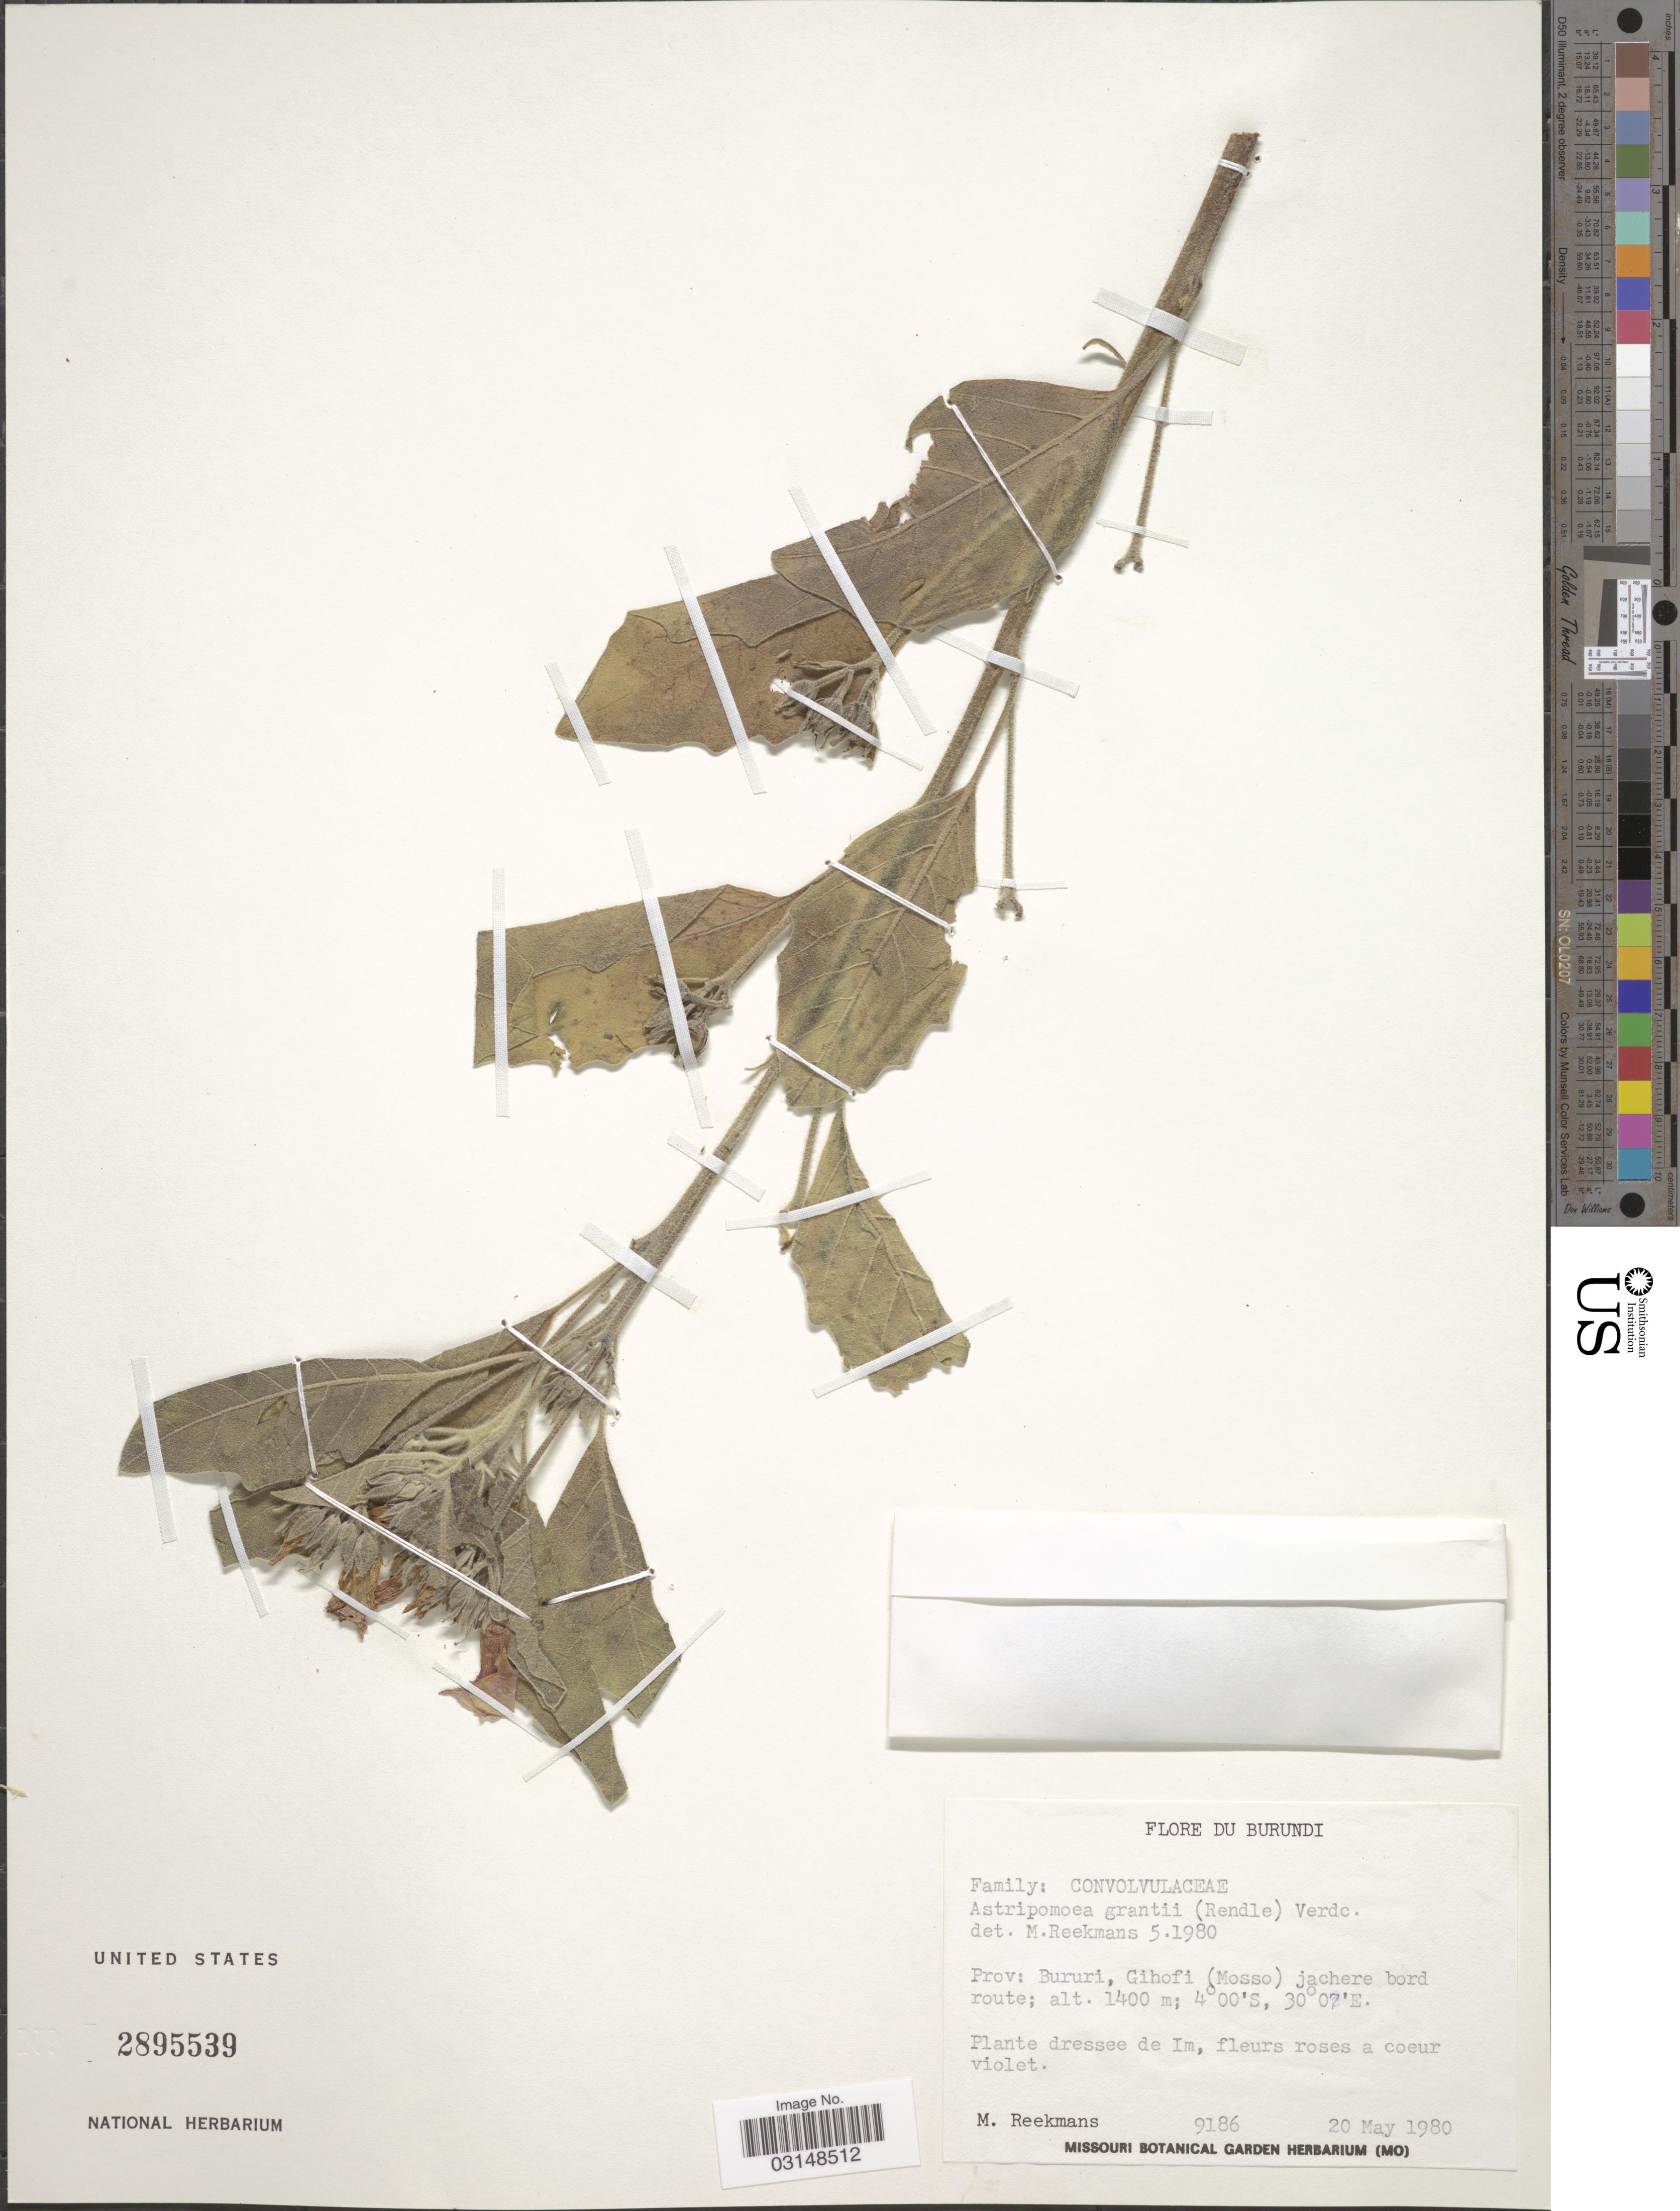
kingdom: Plantae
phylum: Tracheophyta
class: Magnoliopsida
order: Solanales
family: Convolvulaceae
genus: Astripomoea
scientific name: Astripomoea grantii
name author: (Rendle) Verdc.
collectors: M. Reekmans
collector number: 9186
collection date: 1980-05-20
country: Burundi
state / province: Bururi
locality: Prov: Bururi, Gihofi (Mosso) jachere bord route.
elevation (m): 1400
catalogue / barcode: US 2895539